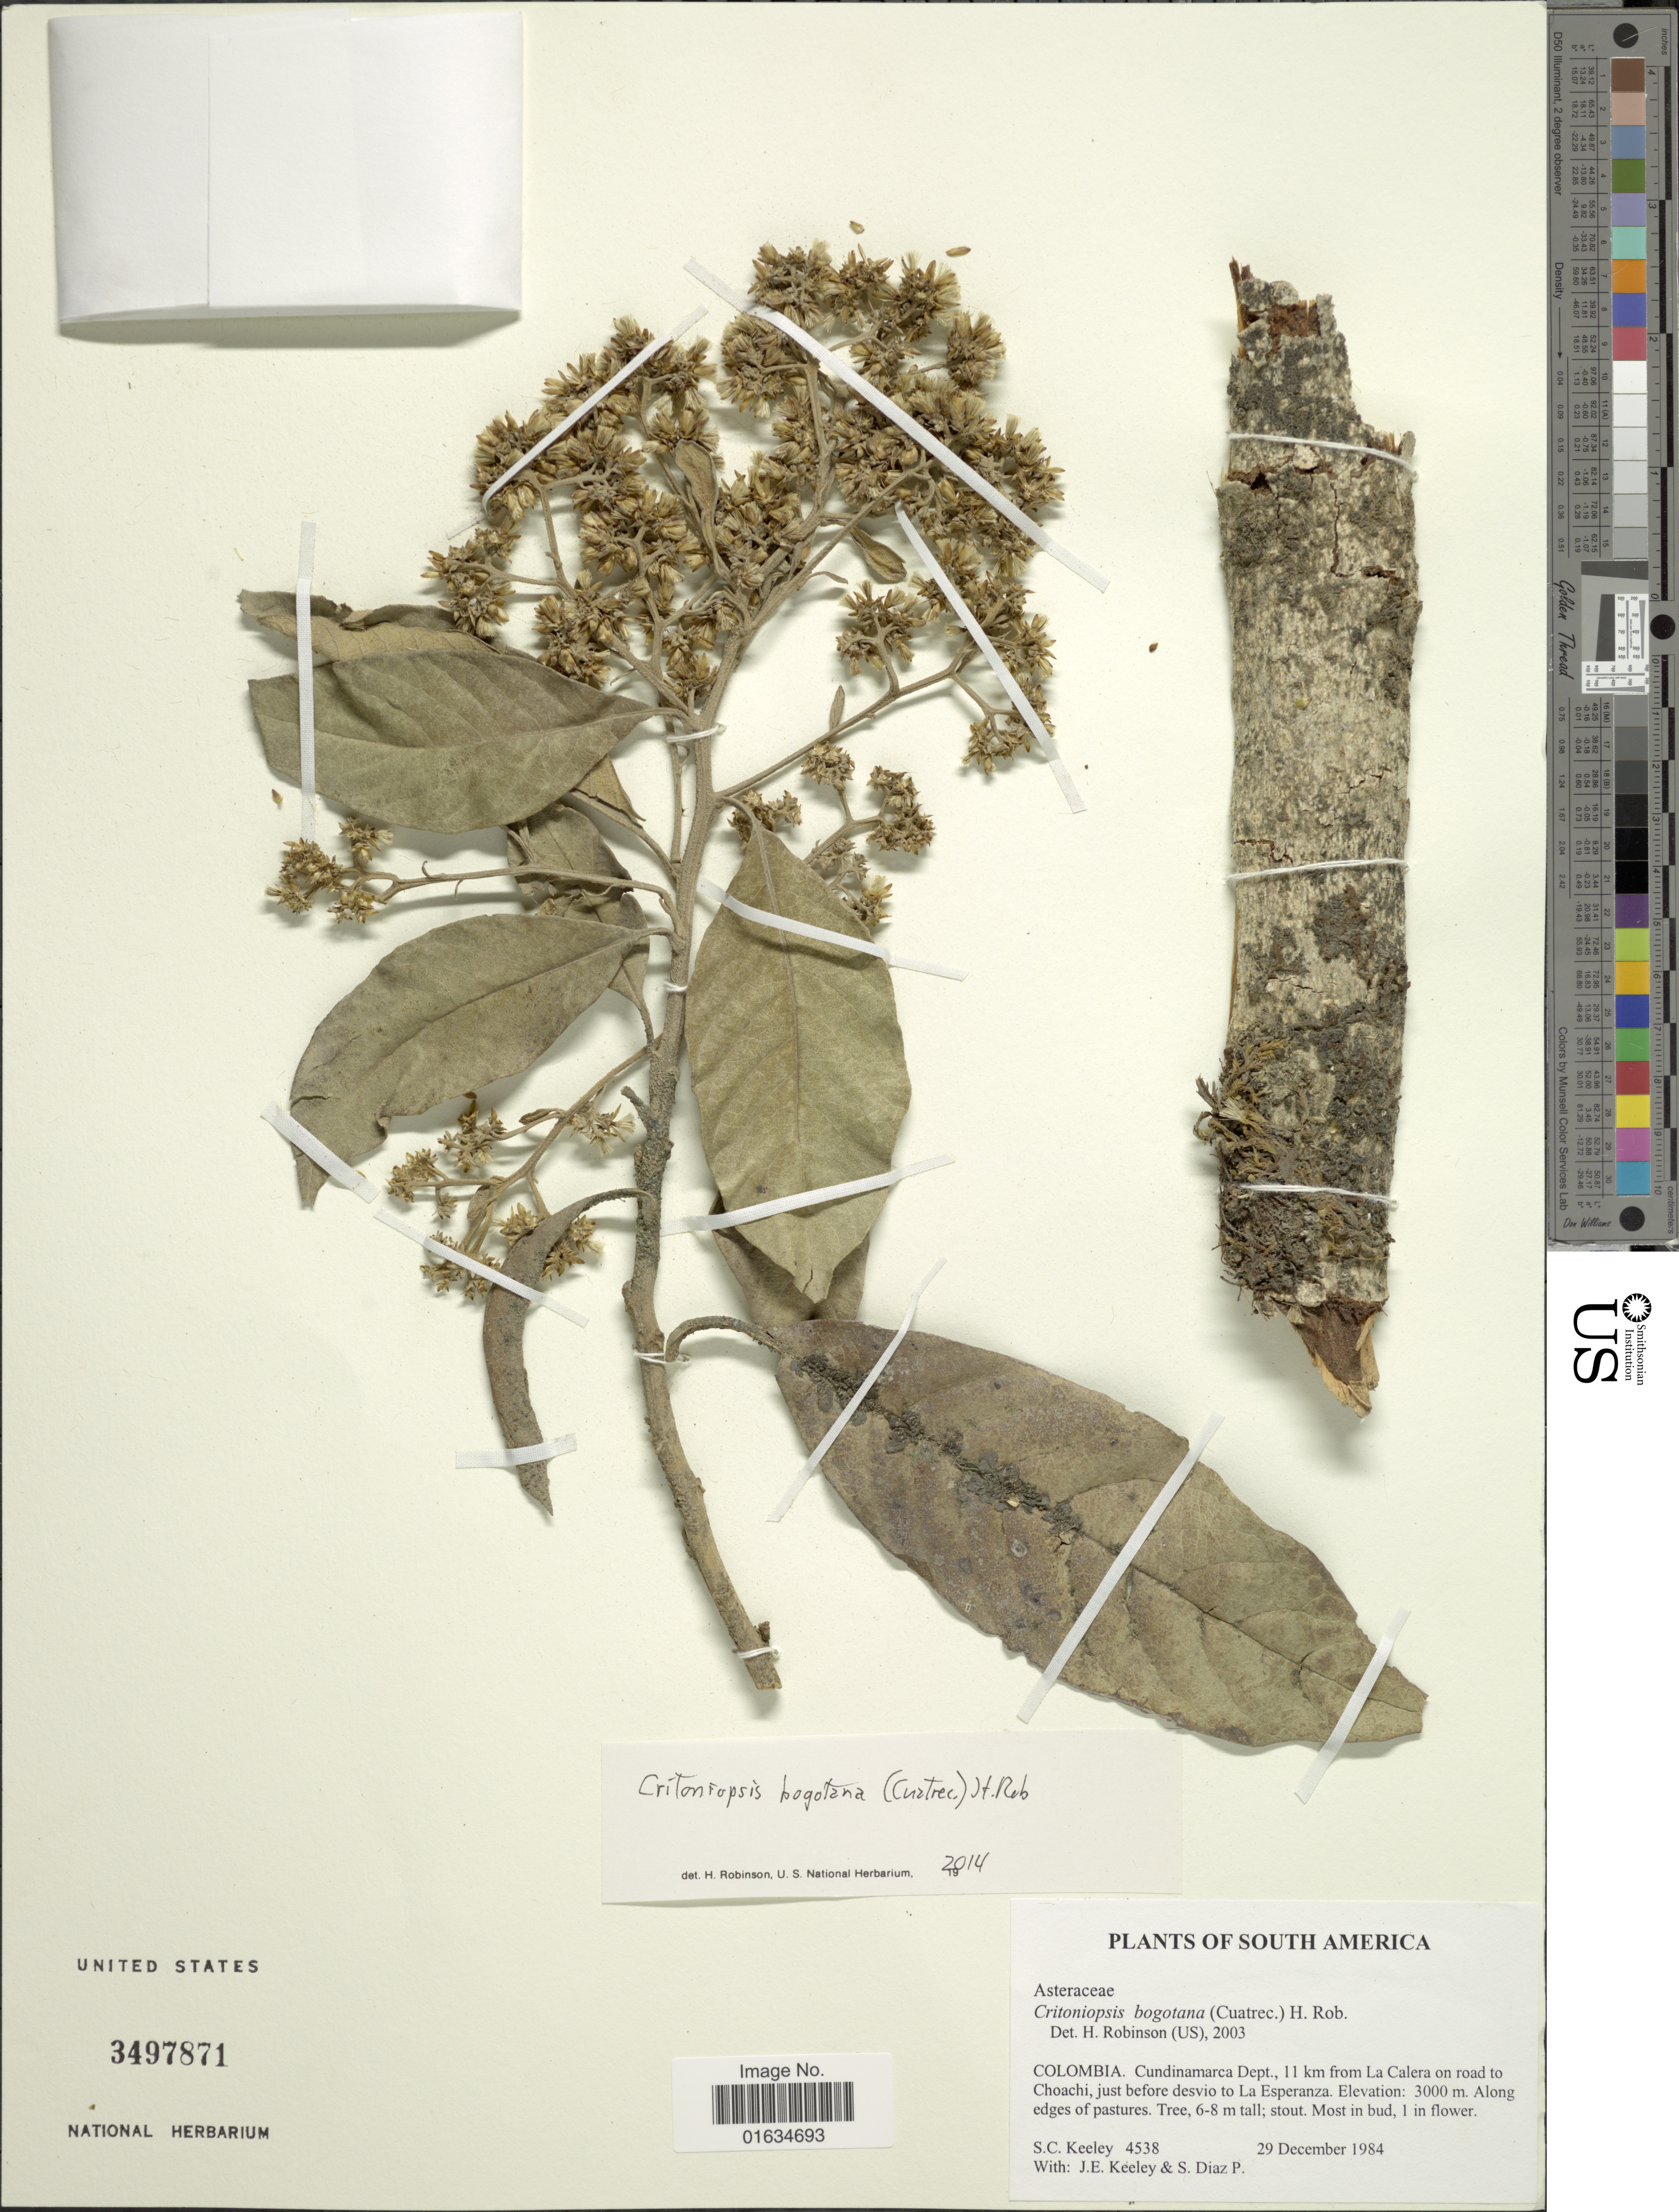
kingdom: Plantae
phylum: Tracheophyta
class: Magnoliopsida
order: Asterales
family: Asteraceae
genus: Critoniopsis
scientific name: Critoniopsis bogotana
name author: (Cuatrec.) H. Rob.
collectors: S. C. Keeley, J. E. Keeley & S. Díaz Píedrahíta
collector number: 4538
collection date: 1984-12-29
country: Colombia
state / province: Cundinamarca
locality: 11 km from La Calera on road to Choachi, just before desvio to La Esperanza.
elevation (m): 3000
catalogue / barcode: US 3497871